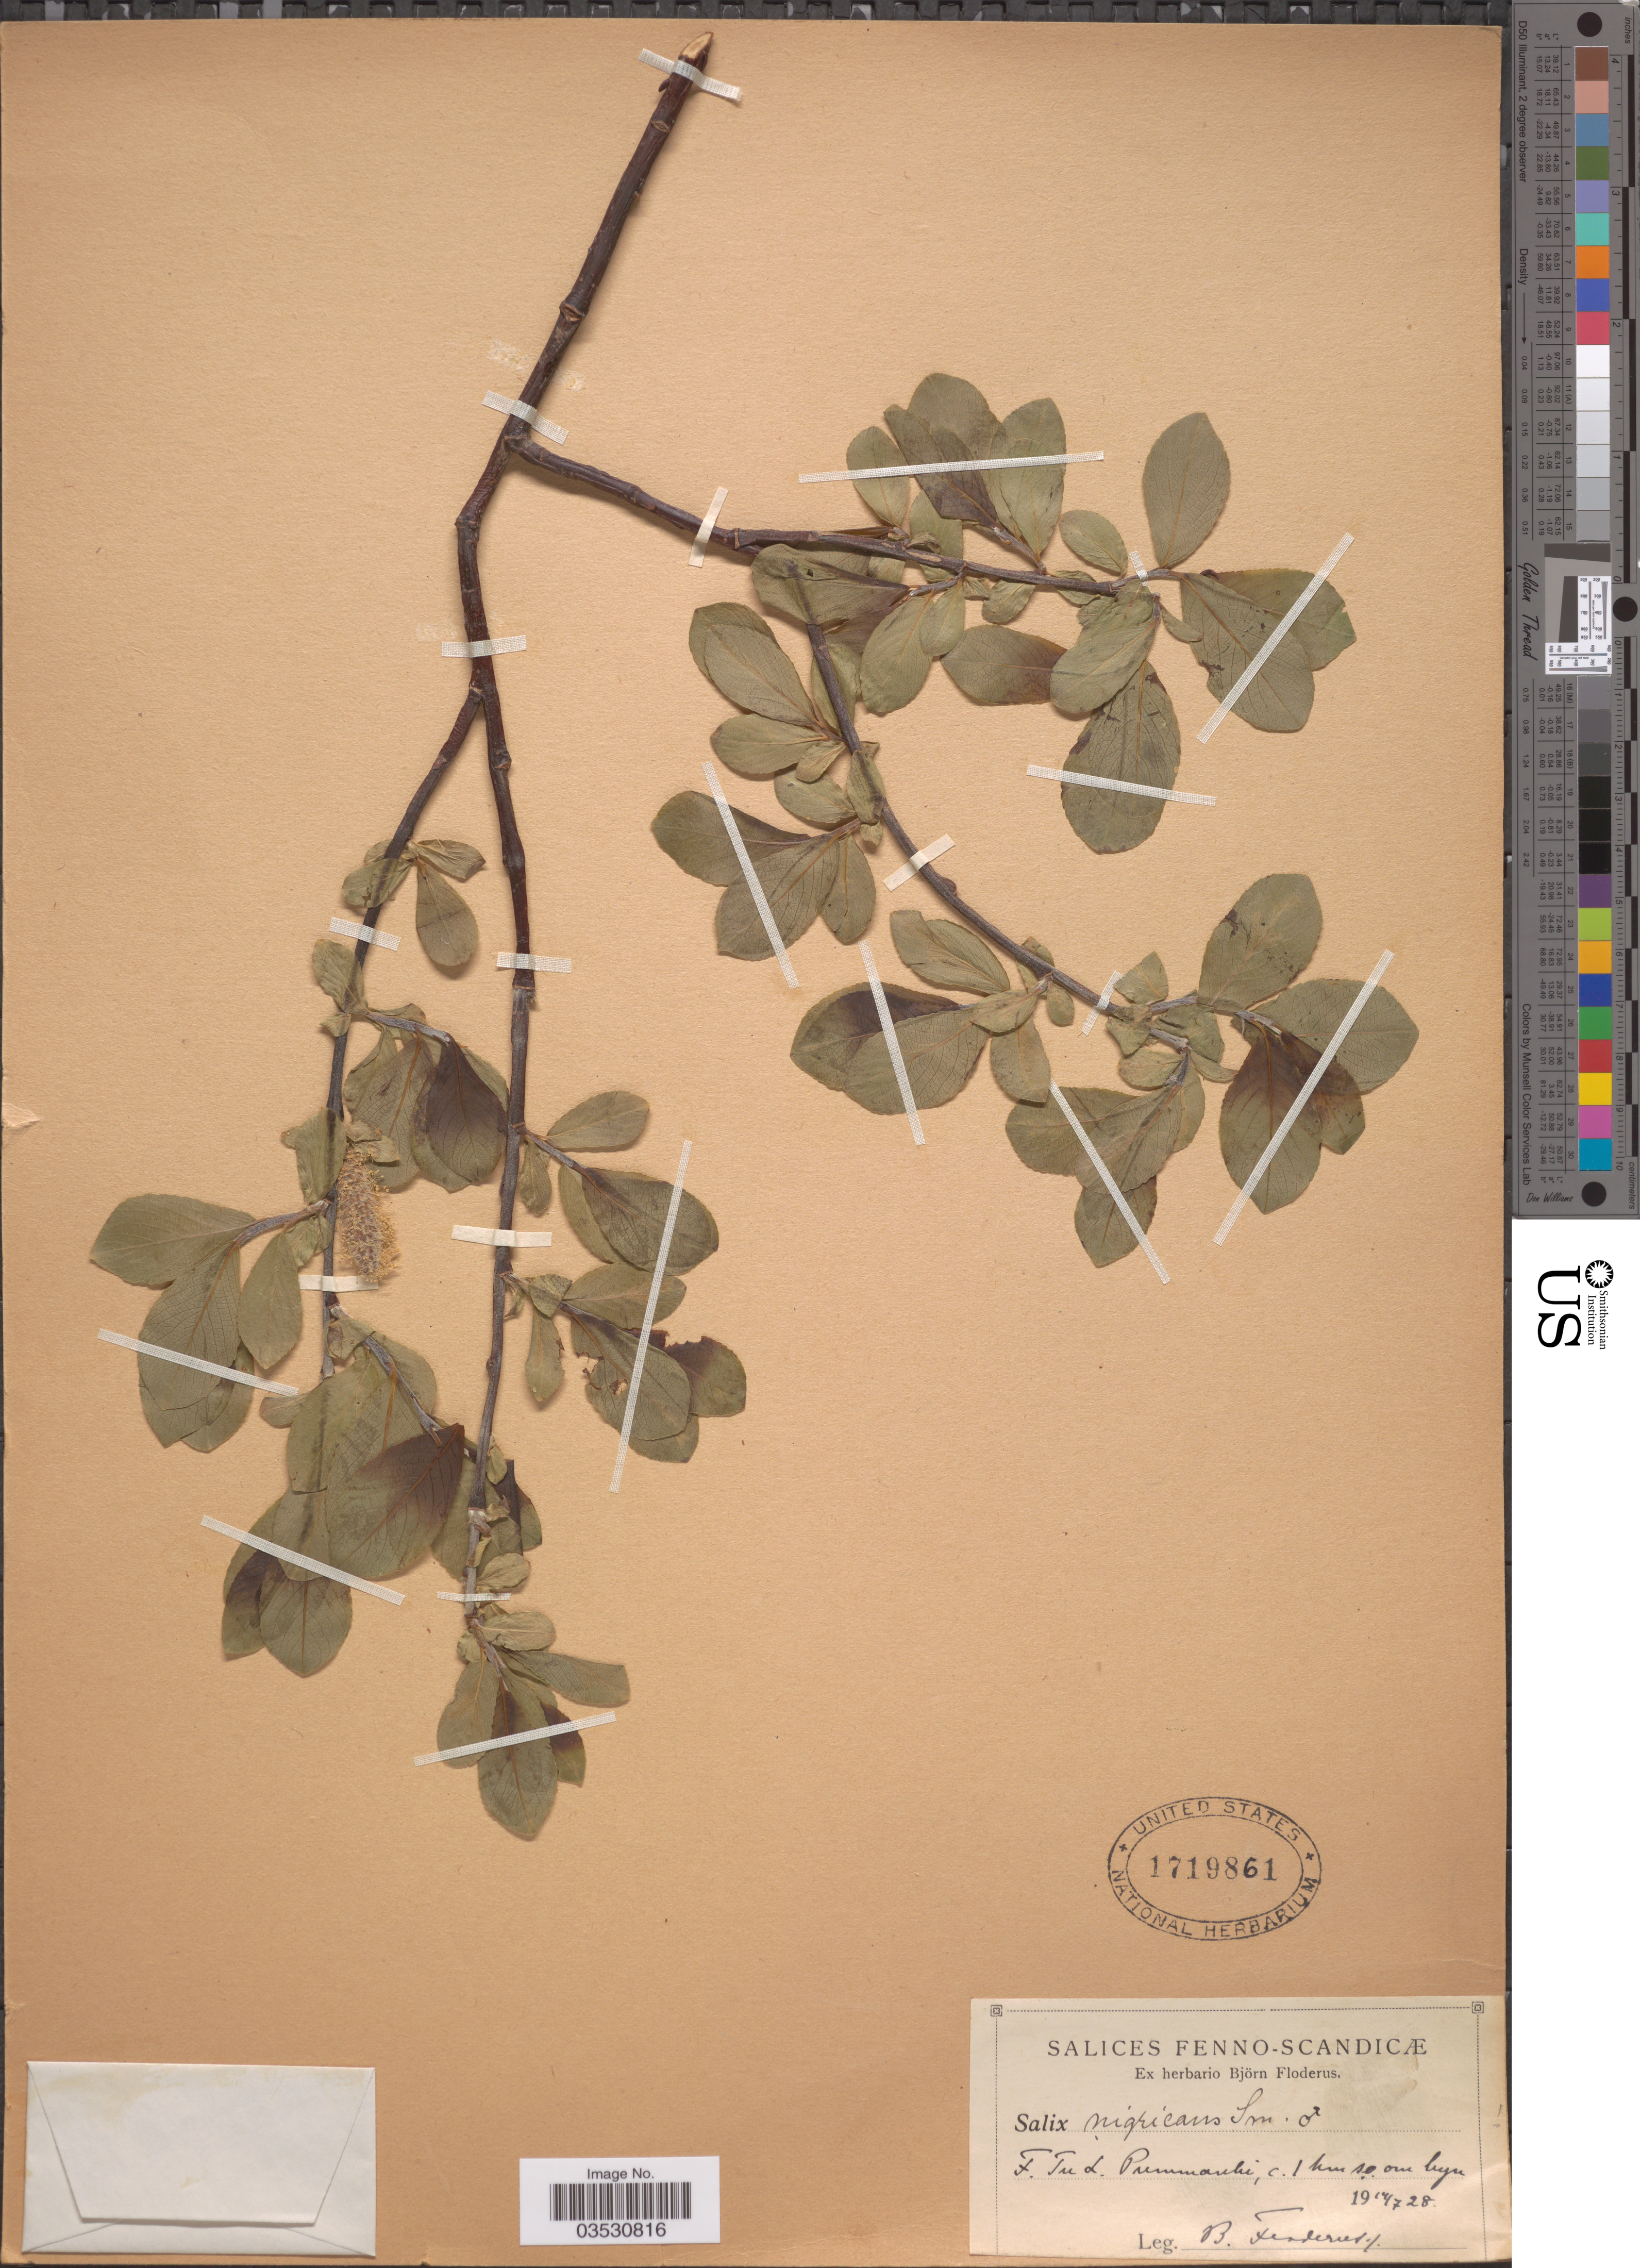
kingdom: Plantae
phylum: Tracheophyta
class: Magnoliopsida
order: Malpighiales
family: Salicaceae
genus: Salix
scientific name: Salix nigricans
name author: Sm.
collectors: B. G. O. Floderus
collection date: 1928-07-14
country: Russian Federation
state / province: Murmansk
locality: Fenno-Scandicæ. F. Tul. Pummanki, c. 1 km so. om byn.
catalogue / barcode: US 1719861